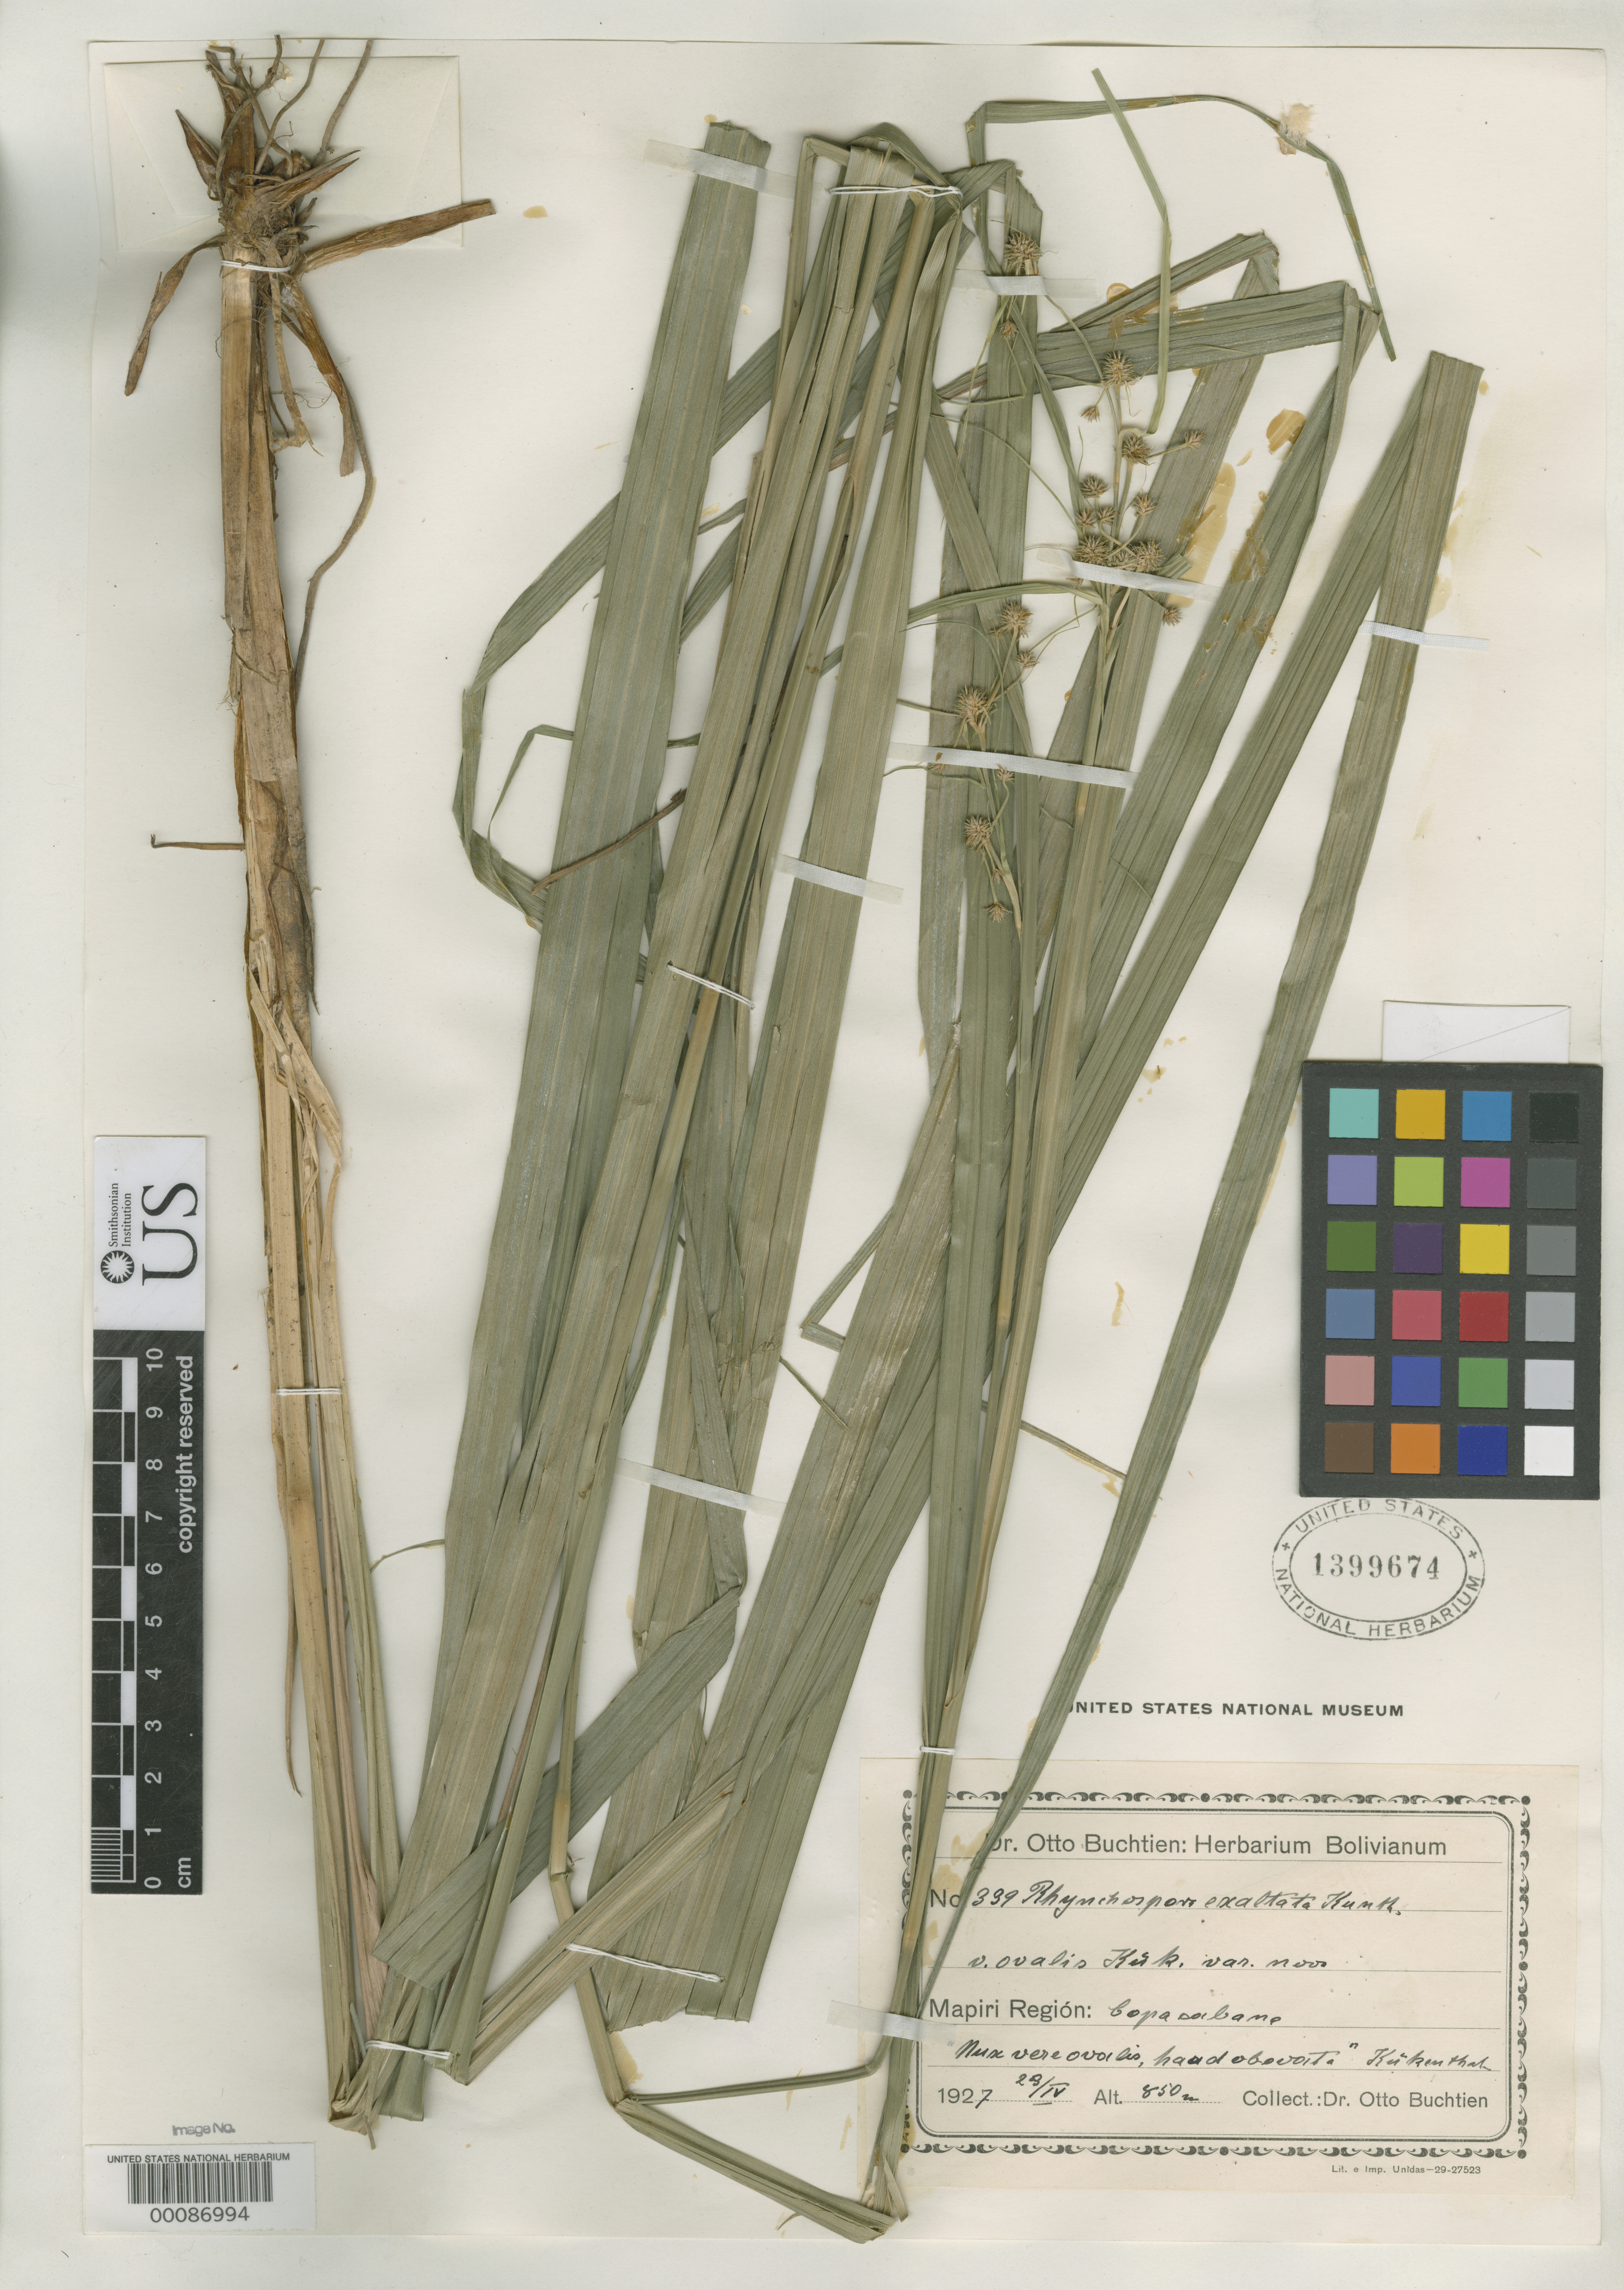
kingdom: Plantae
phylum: Tracheophyta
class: Liliopsida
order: Poales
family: Cyperaceae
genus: Rhynchospora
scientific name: Rhynchospora exaltata var. ovalis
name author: Kük.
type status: Isotype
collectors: O. Buchtien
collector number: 339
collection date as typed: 28 Apr 1927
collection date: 1927-04-28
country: Bolivia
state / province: La Paz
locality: Mapiri Region, Copacabana.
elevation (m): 900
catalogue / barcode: US 1399674